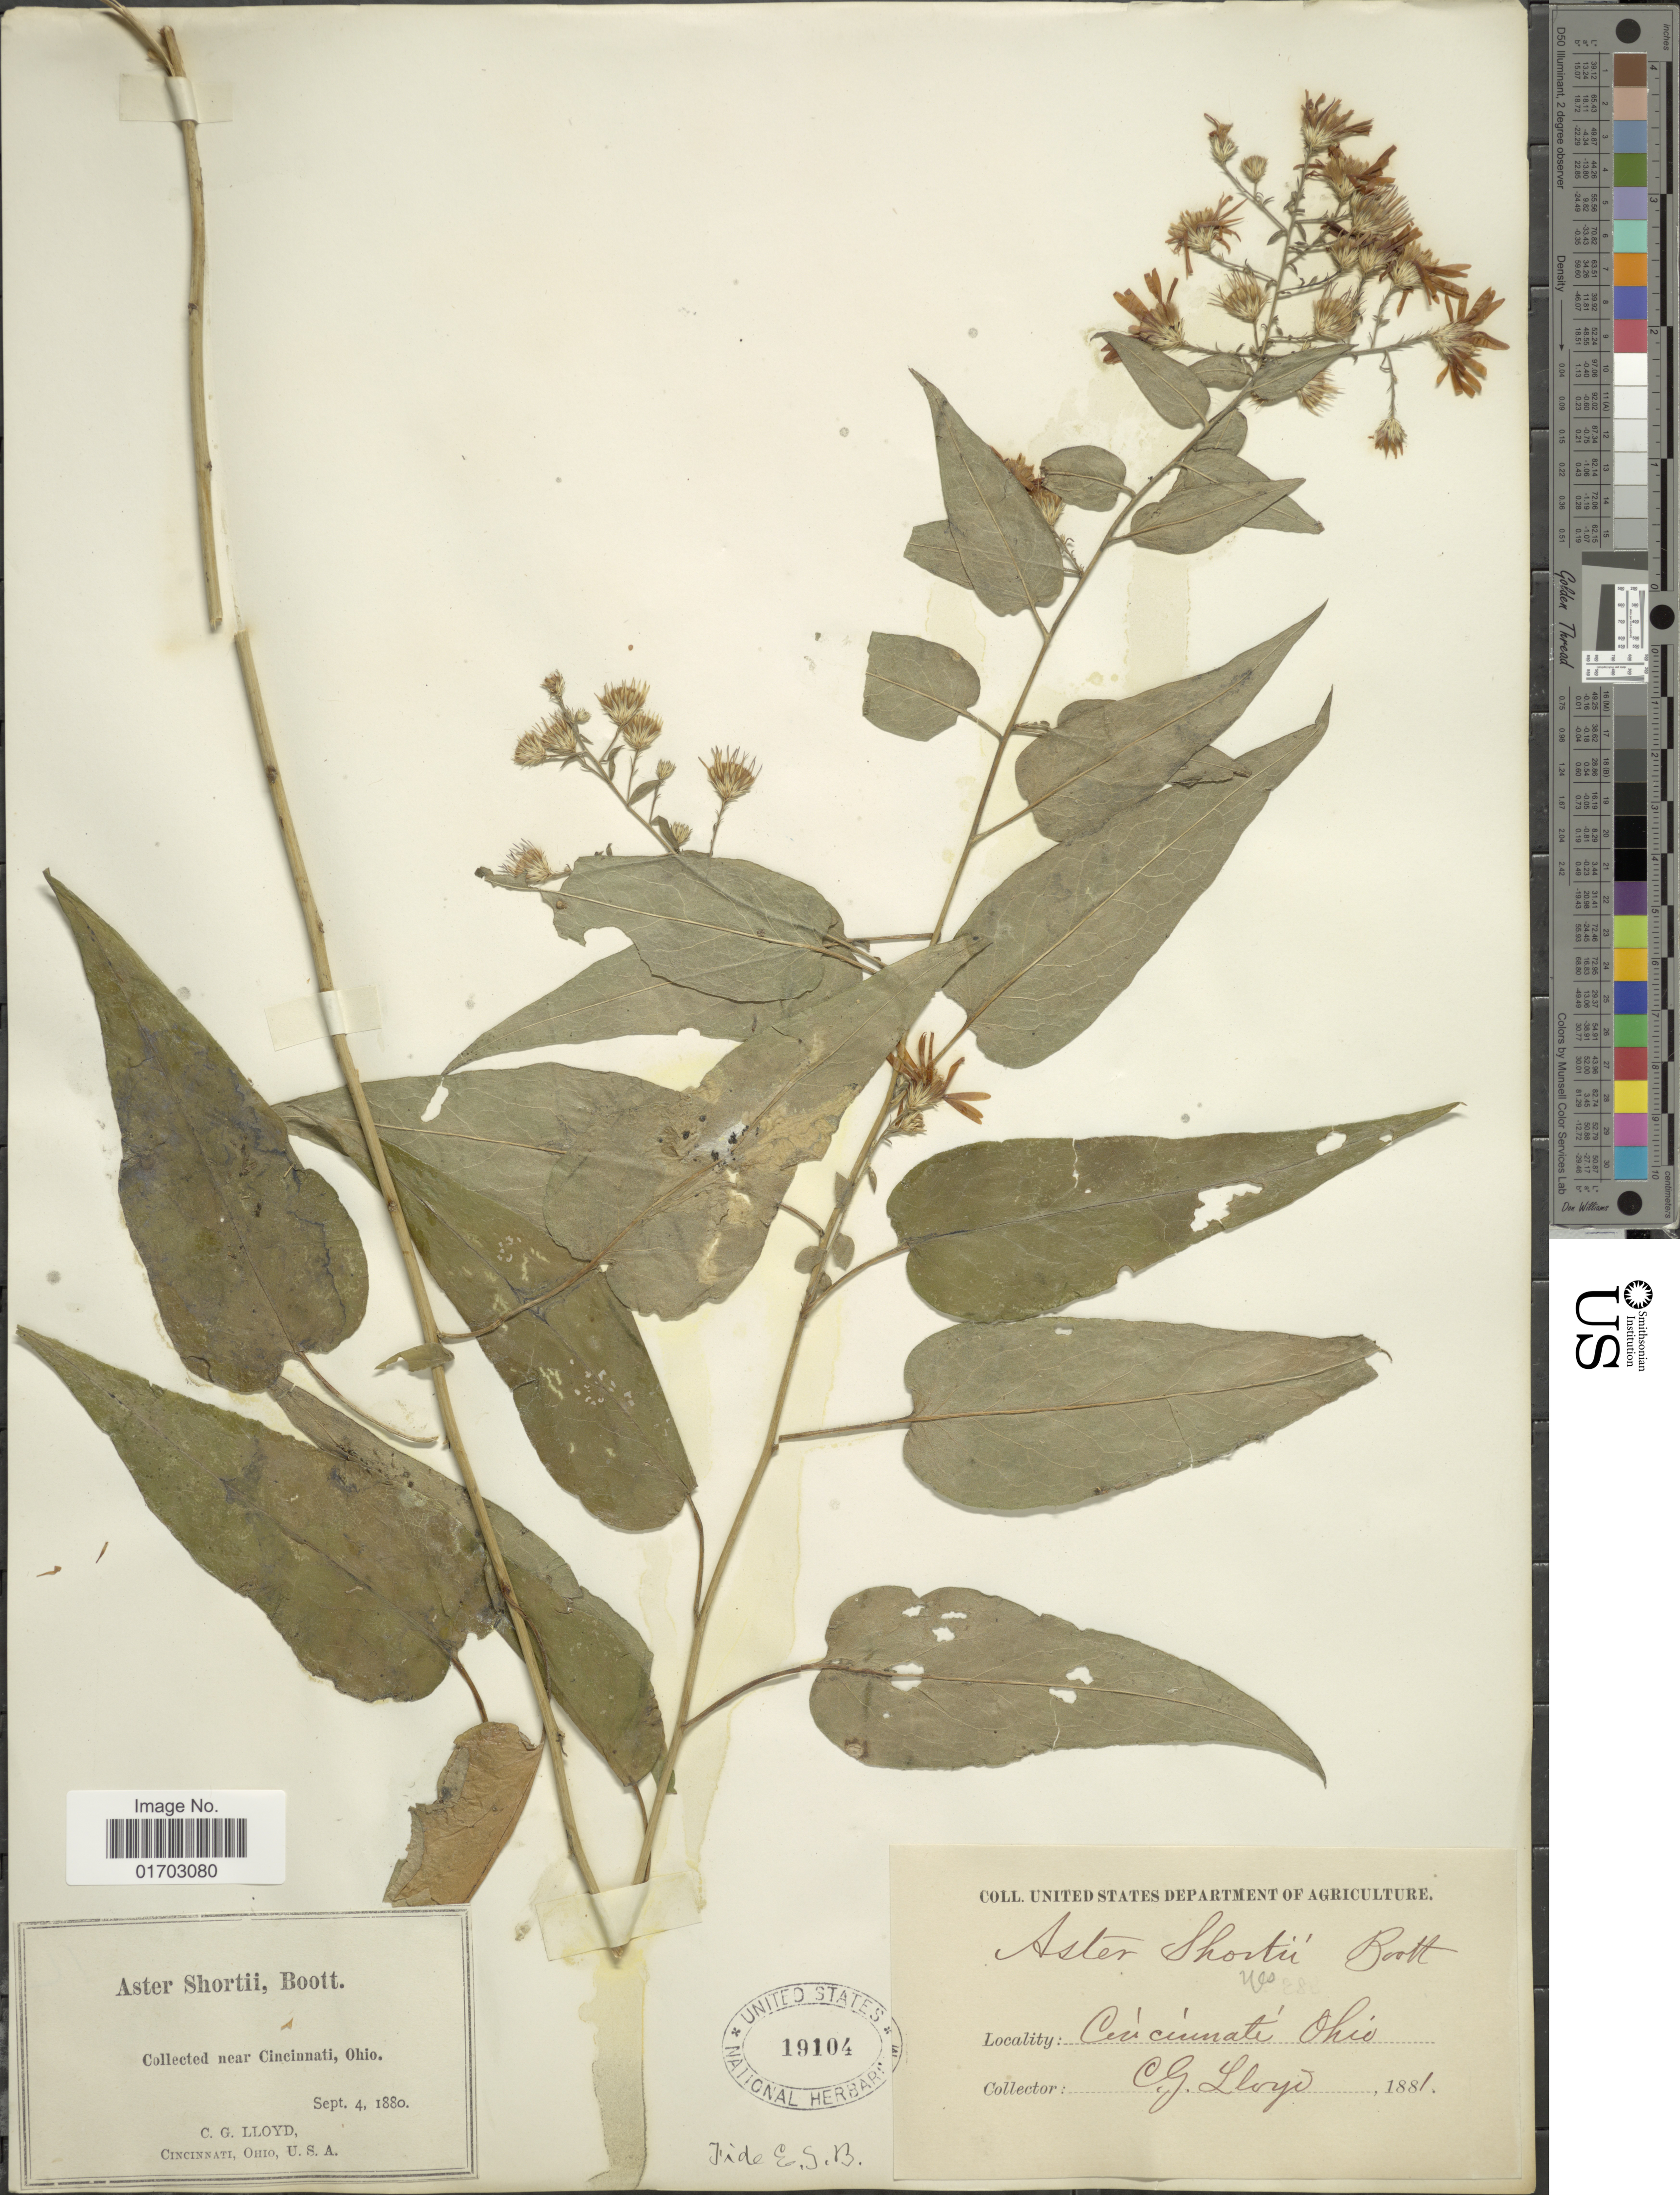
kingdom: Plantae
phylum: Tracheophyta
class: Magnoliopsida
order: Asterales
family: Asteraceae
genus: Symphyotrichum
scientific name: Symphyotrichum shortii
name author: (Lindl.) G.L. Nesom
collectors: C. G. Lloyd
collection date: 1880-09-04/1881-09-04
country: United States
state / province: Ohio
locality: Near Cincinnati.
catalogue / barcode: US 19104